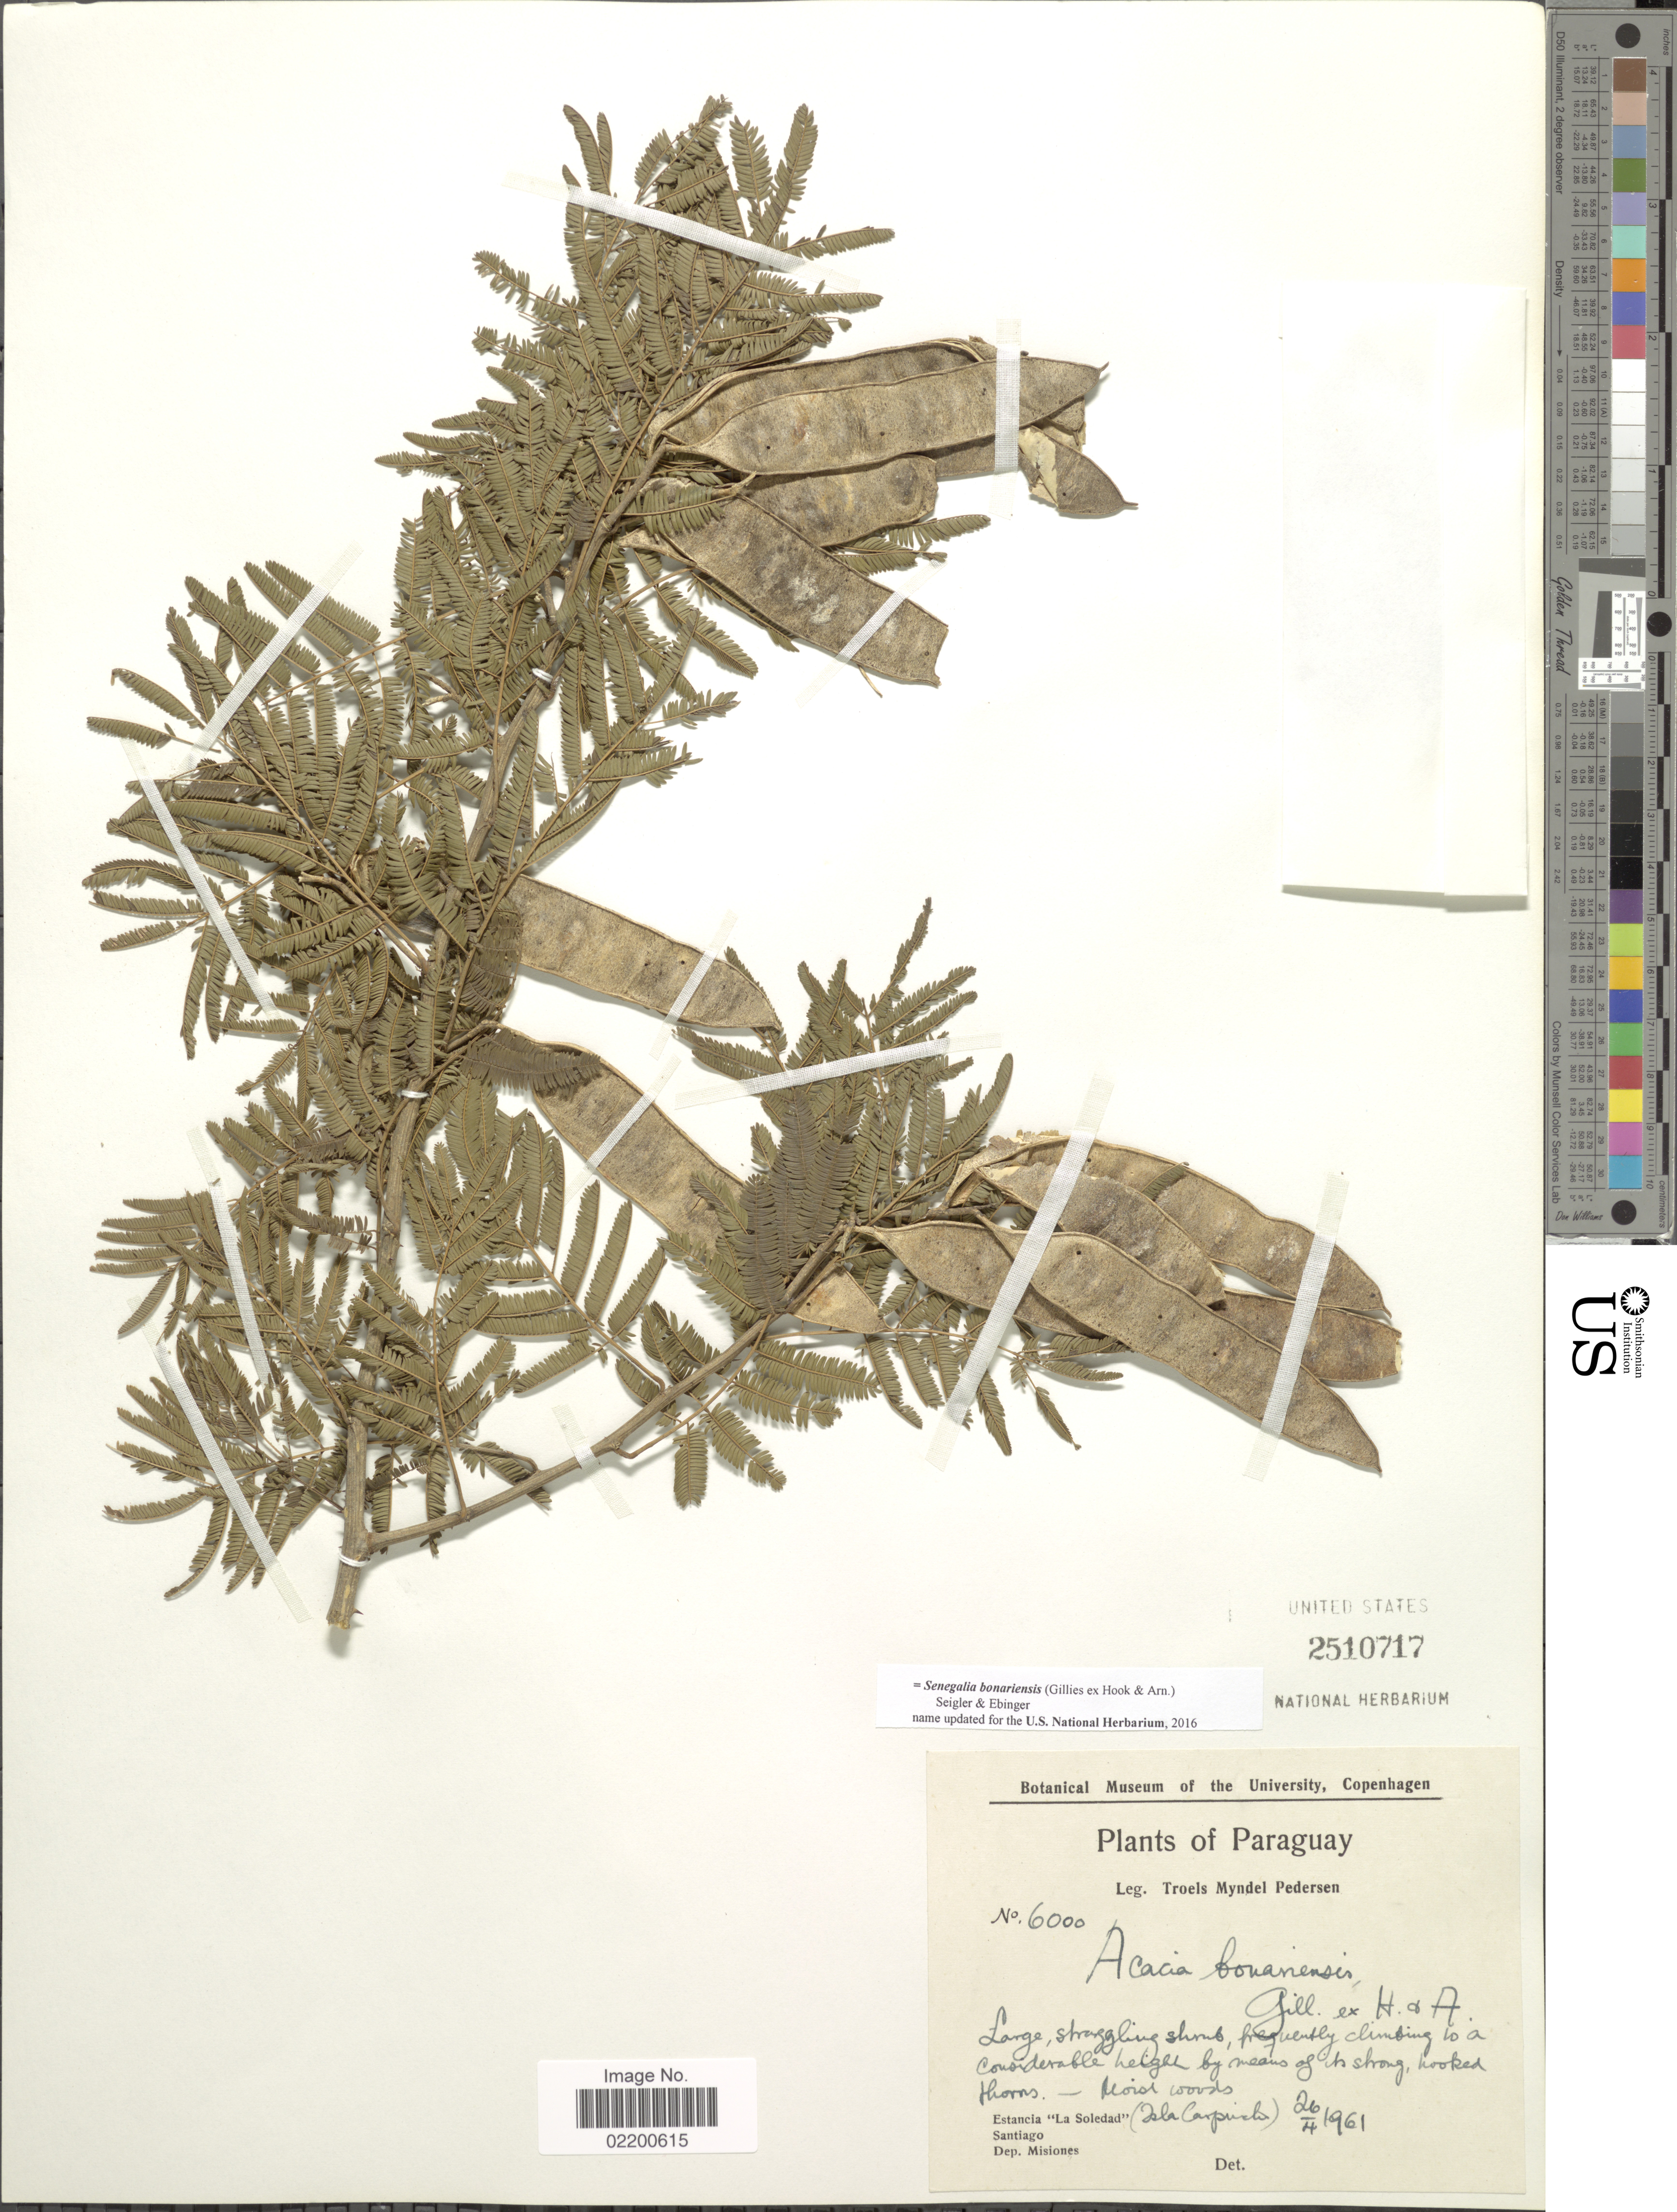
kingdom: Plantae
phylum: Tracheophyta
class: Magnoliopsida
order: Fabales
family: Fabaceae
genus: Senegalia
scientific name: Senegalia bonariensis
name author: (Gillies ex Hook. & Arn.) Seigler & Ebinger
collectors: T. Pederson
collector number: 6000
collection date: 1961-04-26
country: Paraguay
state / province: Misiones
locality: Estancia "La Soledad" Santiago, Dep. Misiones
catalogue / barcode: US 2510717